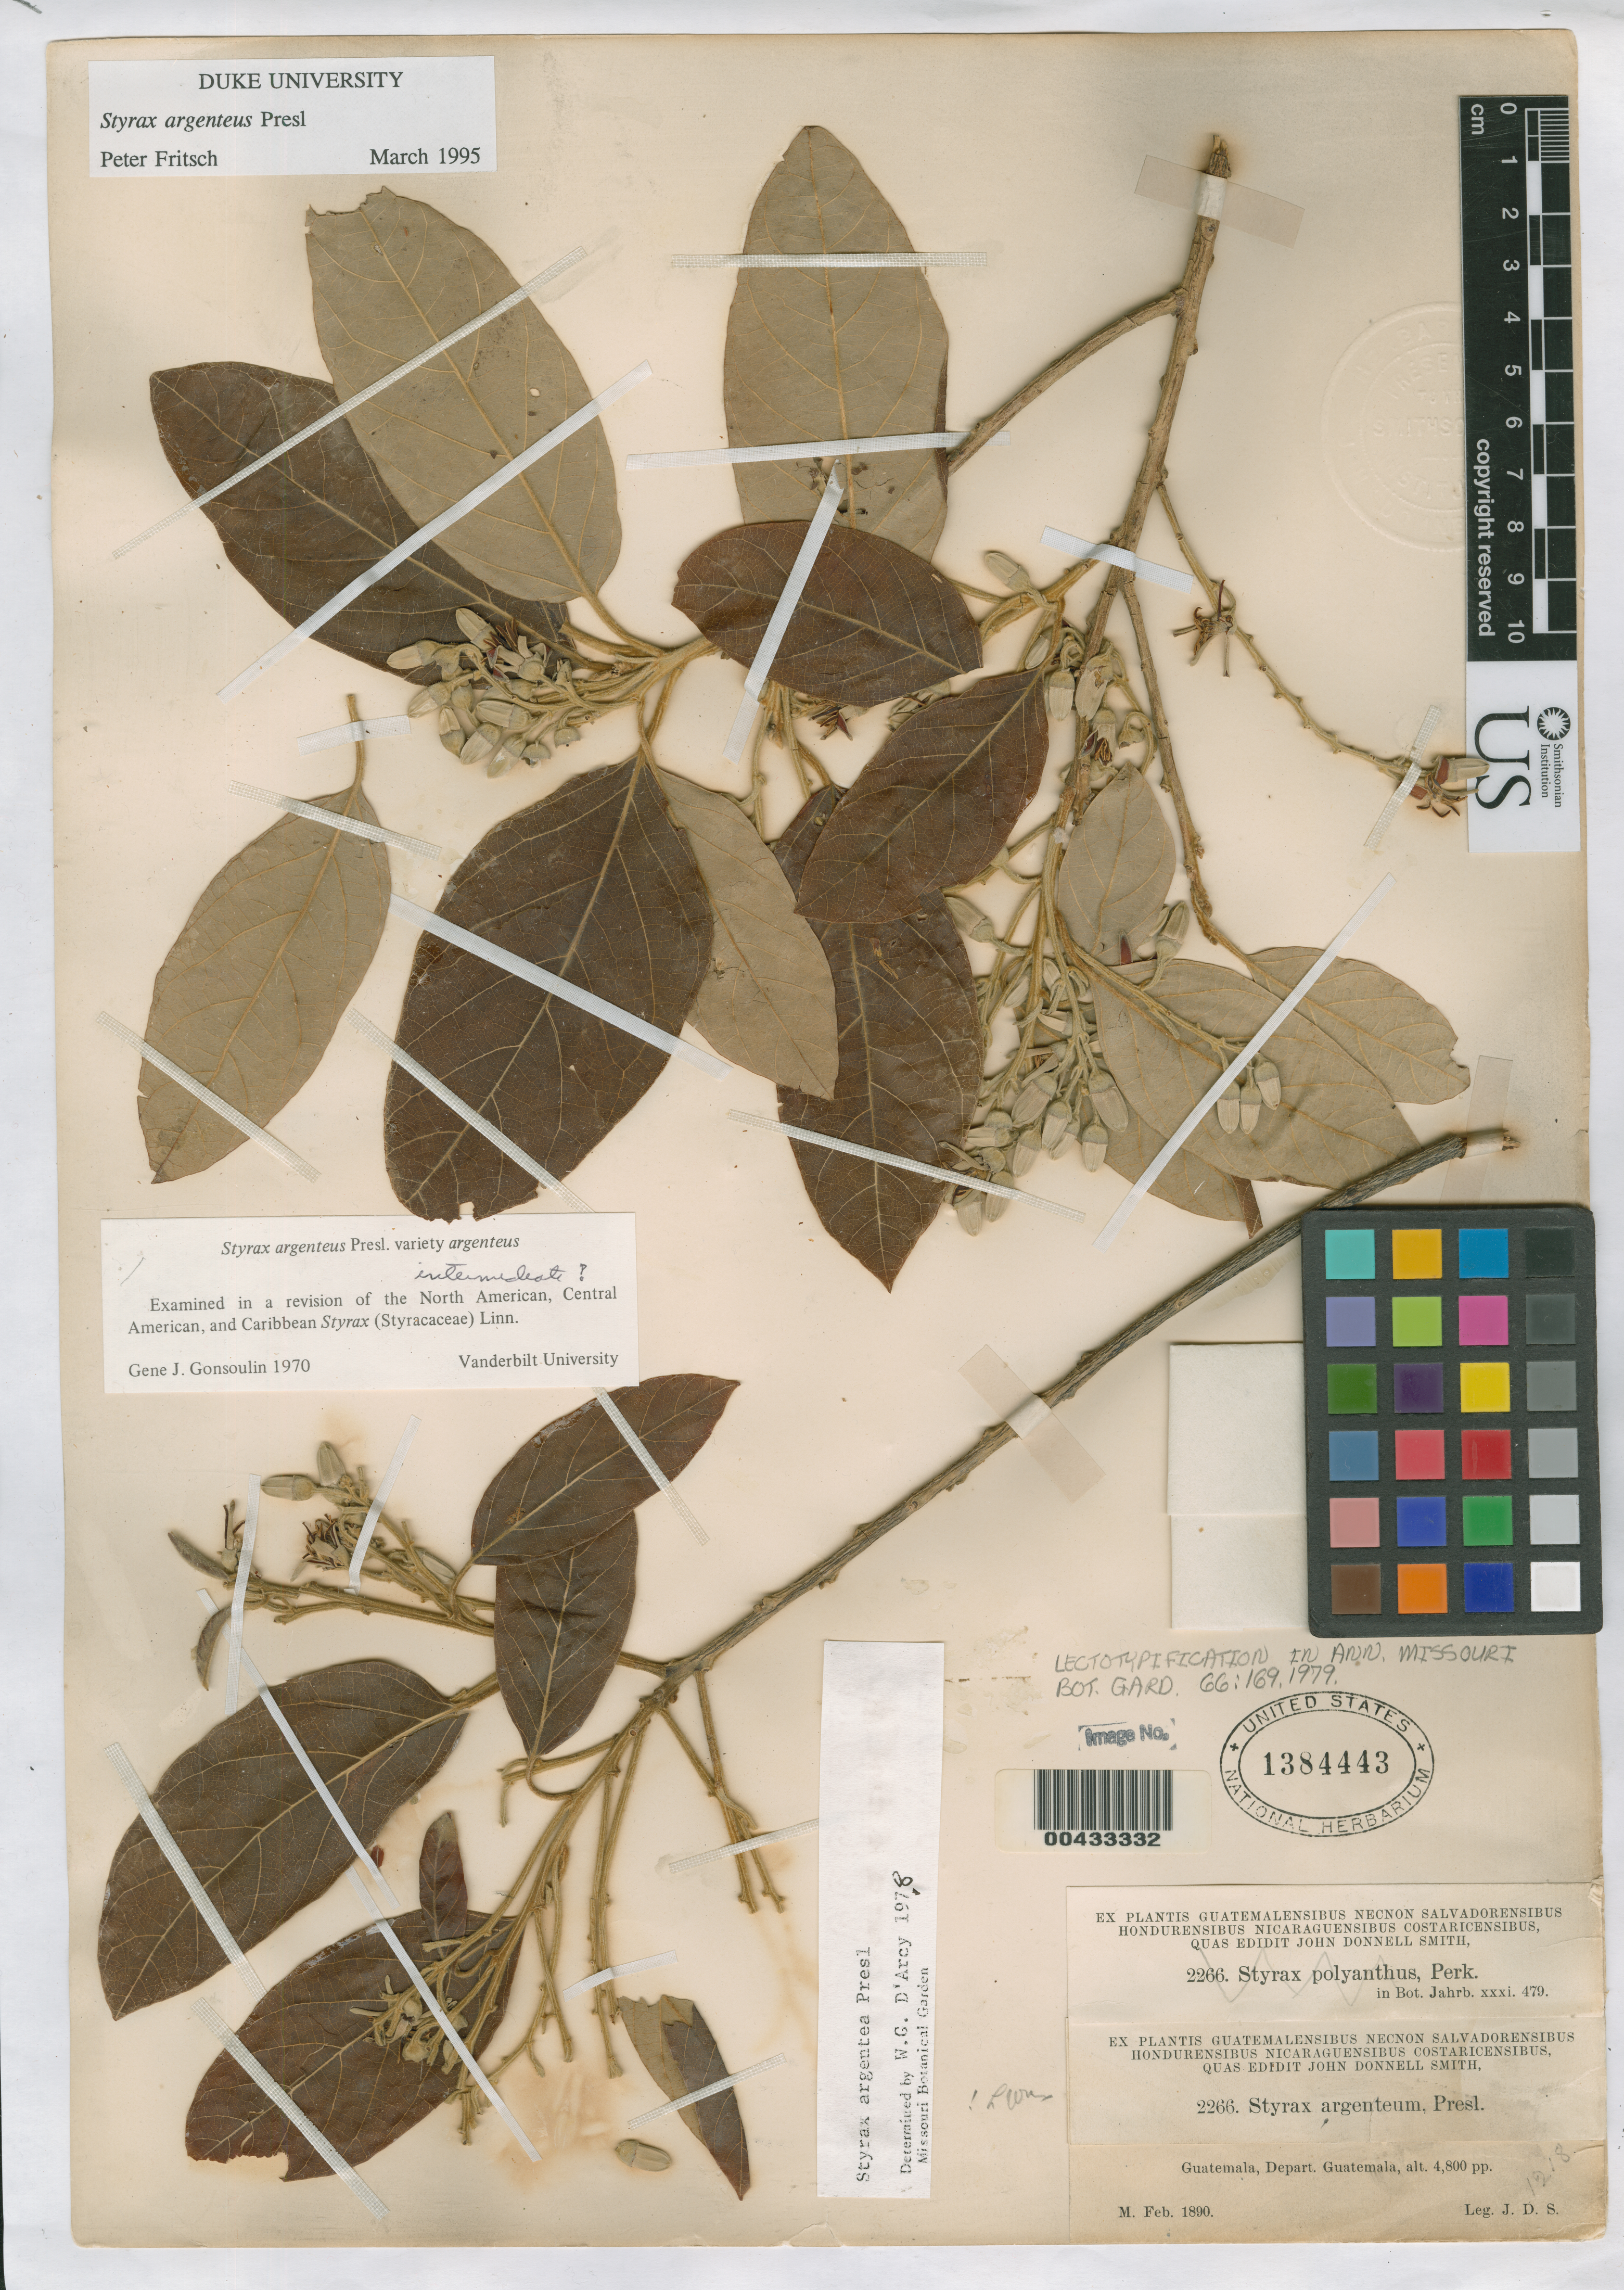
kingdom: Plantae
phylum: Tracheophyta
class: Magnoliopsida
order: Ericales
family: Styracaceae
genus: Styrax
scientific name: Styrax polyanthus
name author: Perkins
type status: Lectotype; Isosyntype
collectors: J. Donnell Smith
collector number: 2266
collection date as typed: Feb 1890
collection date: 1890-02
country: Guatemala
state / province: Guatemala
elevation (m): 1463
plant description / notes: Presumably the lectotype as this is the only one of two US duplicates of this collection annotated by D'Arcy.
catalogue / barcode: US 1384443